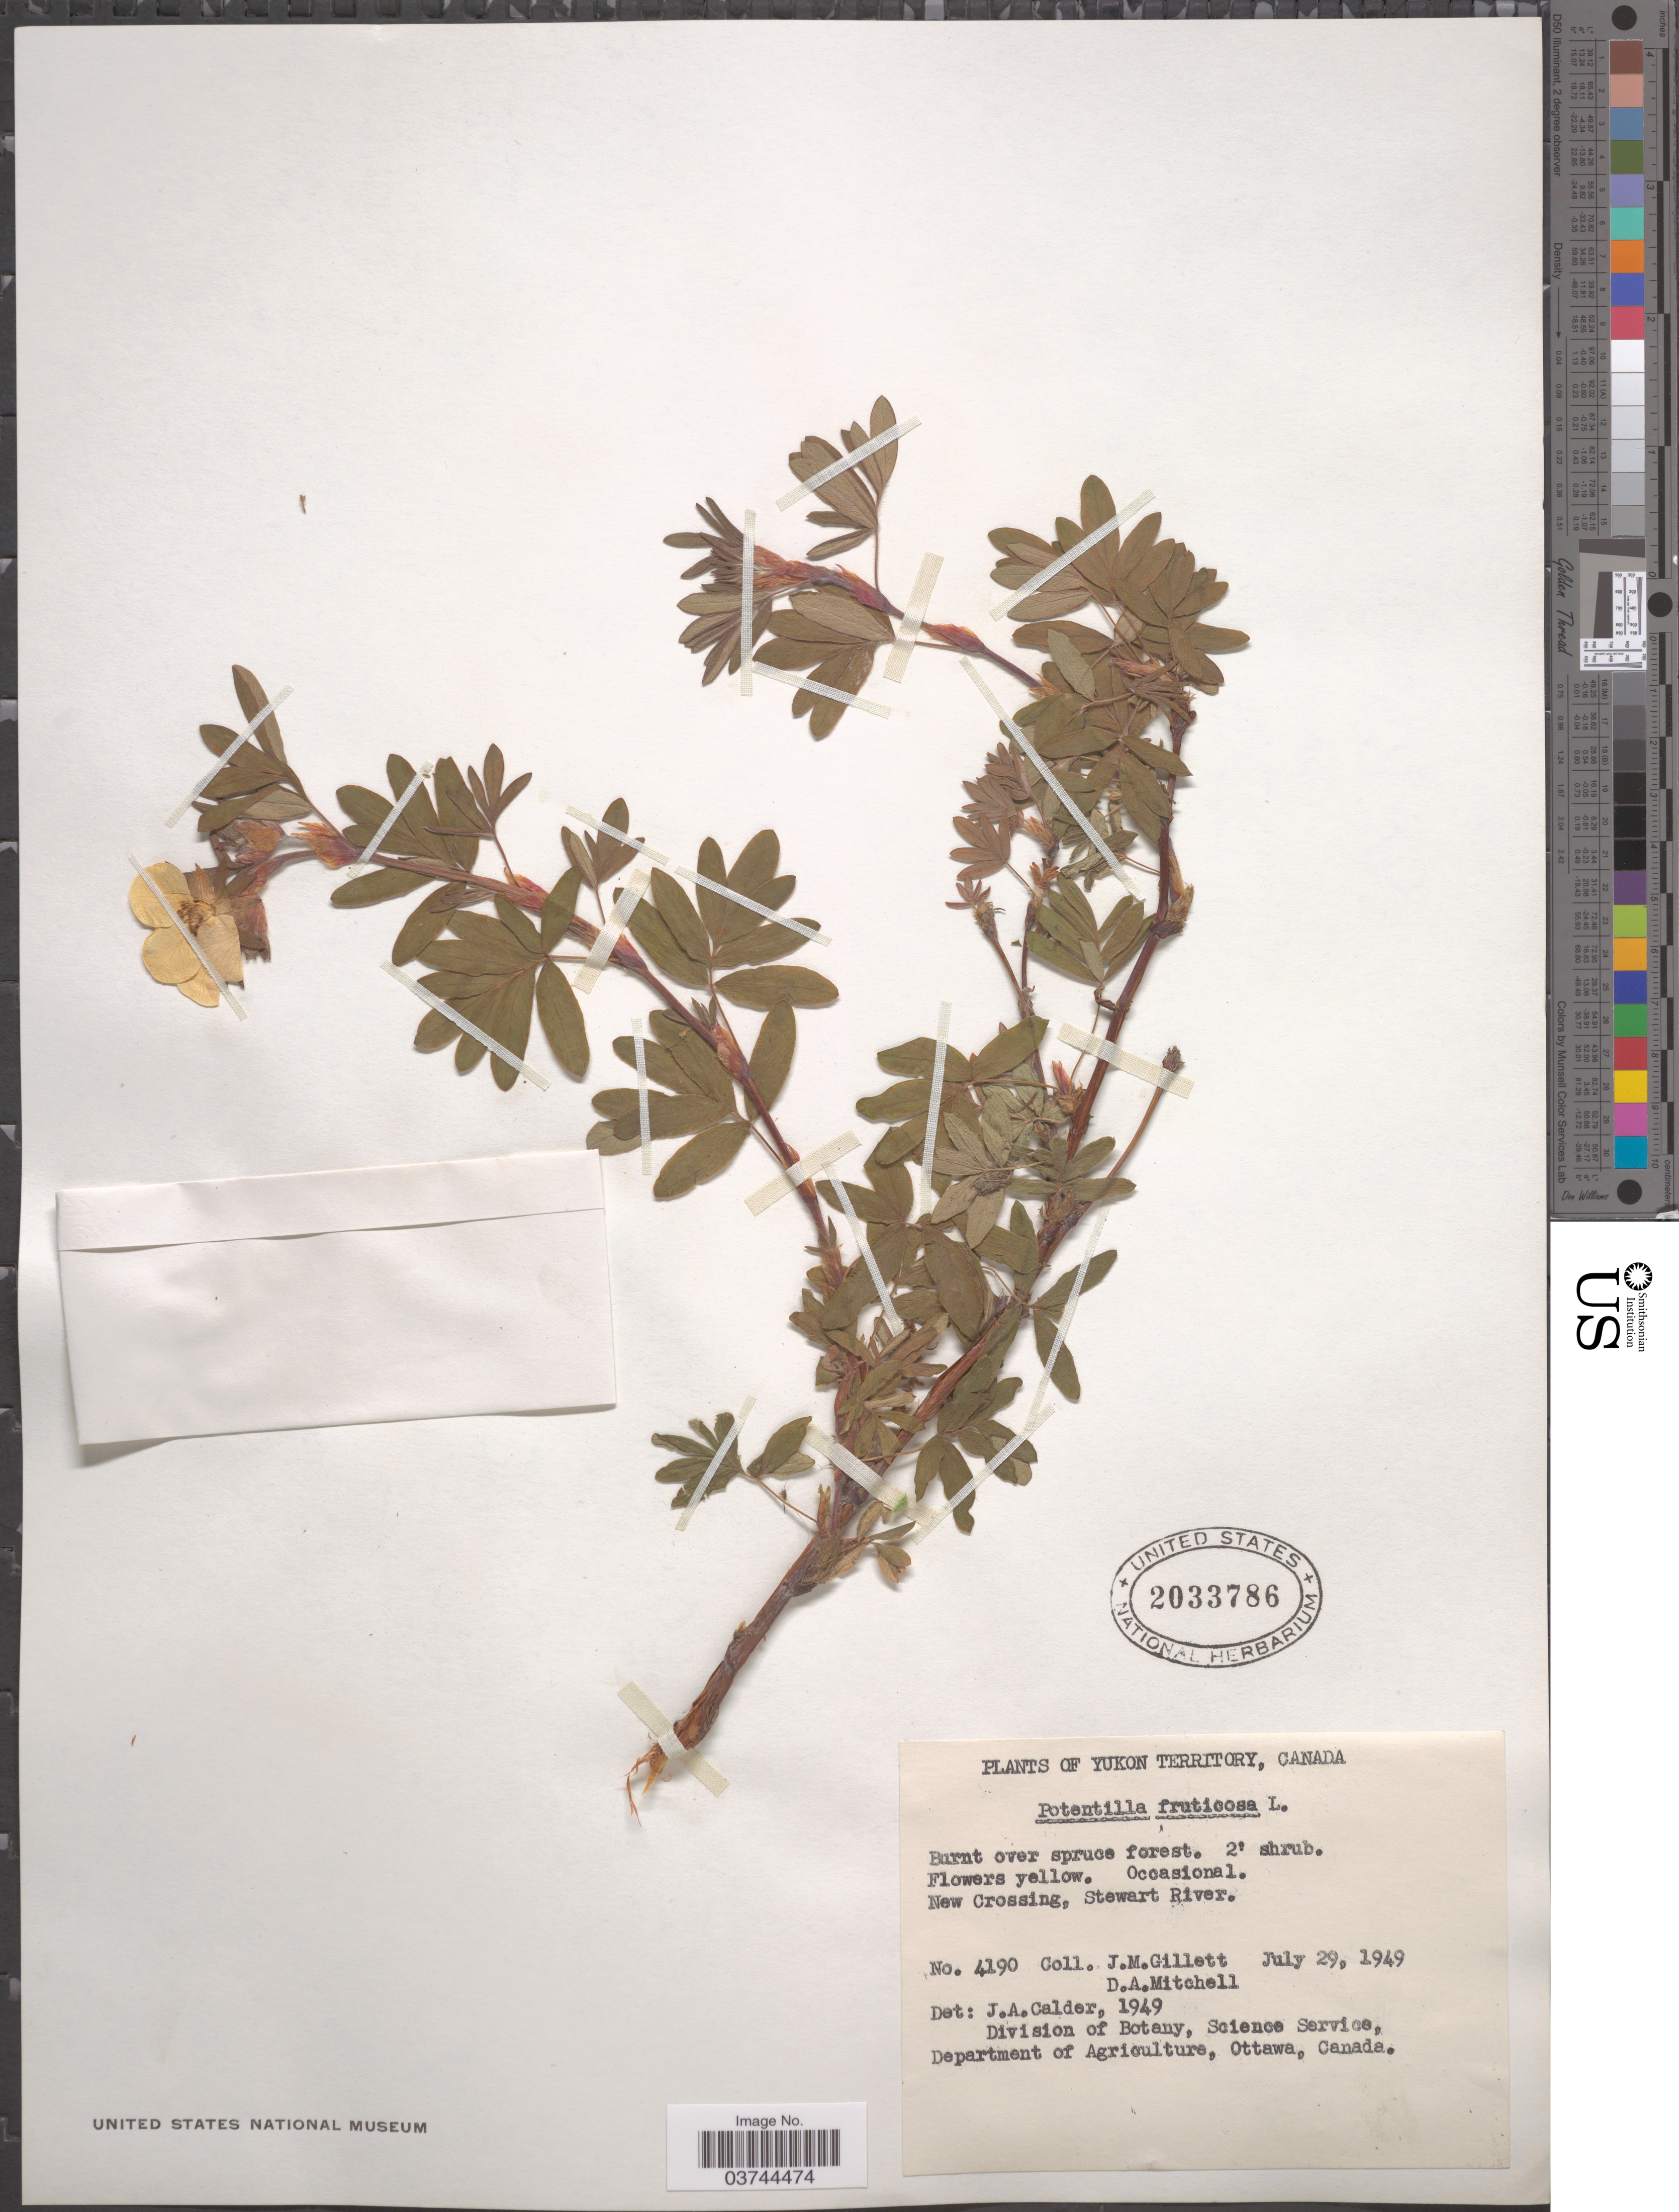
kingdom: Plantae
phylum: Tracheophyta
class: Magnoliopsida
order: Rosales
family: Rosaceae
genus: Dasiphora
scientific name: Dasiphora fruticosa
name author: (L.) Rydb.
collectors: J. M. Gillett & D. Mitchell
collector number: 4190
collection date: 1949-07-29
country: Canada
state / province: Yukon Territory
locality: New Crossing, Stewart River.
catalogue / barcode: US 2033786